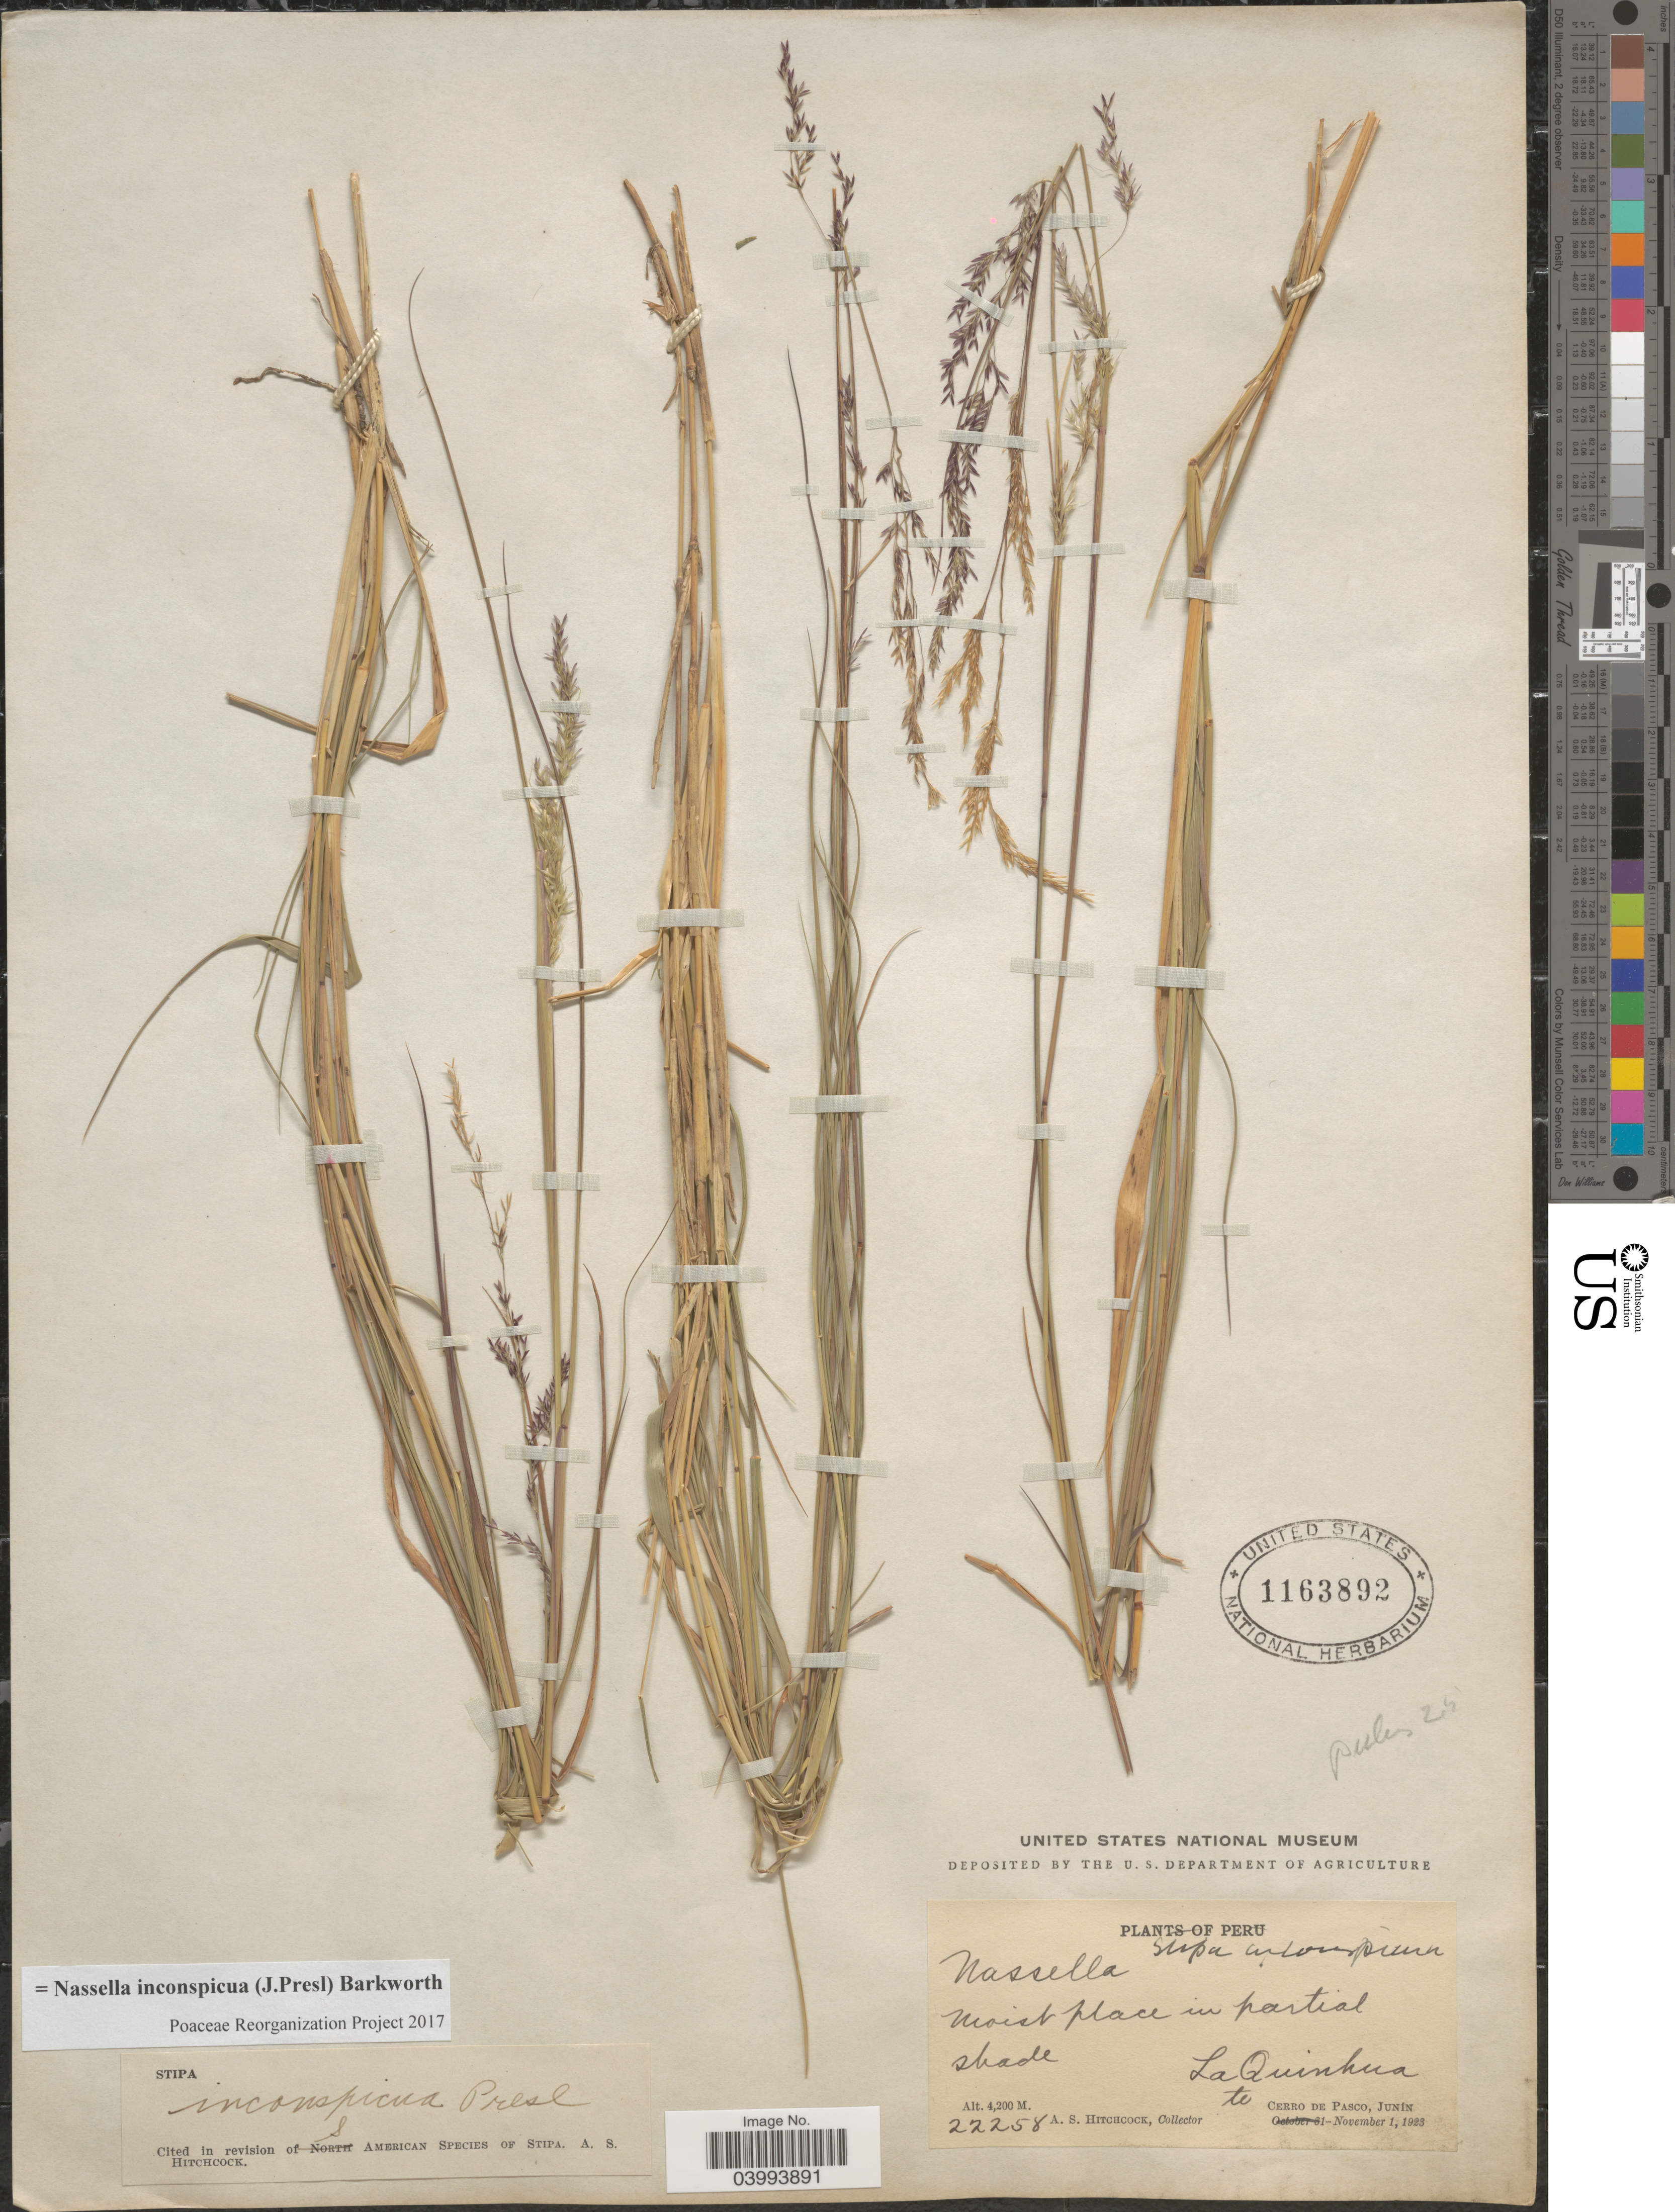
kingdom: Plantae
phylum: Tracheophyta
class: Liliopsida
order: Poales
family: Poaceae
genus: Nassella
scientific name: Nassella inconspicua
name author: (J. Presl) Barkworth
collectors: A. S. Hitchcock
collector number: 22258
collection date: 1923-11-01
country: Peru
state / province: Junín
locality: La Quinhua te Cerro de Pasco.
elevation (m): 4200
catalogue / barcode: US 1163892